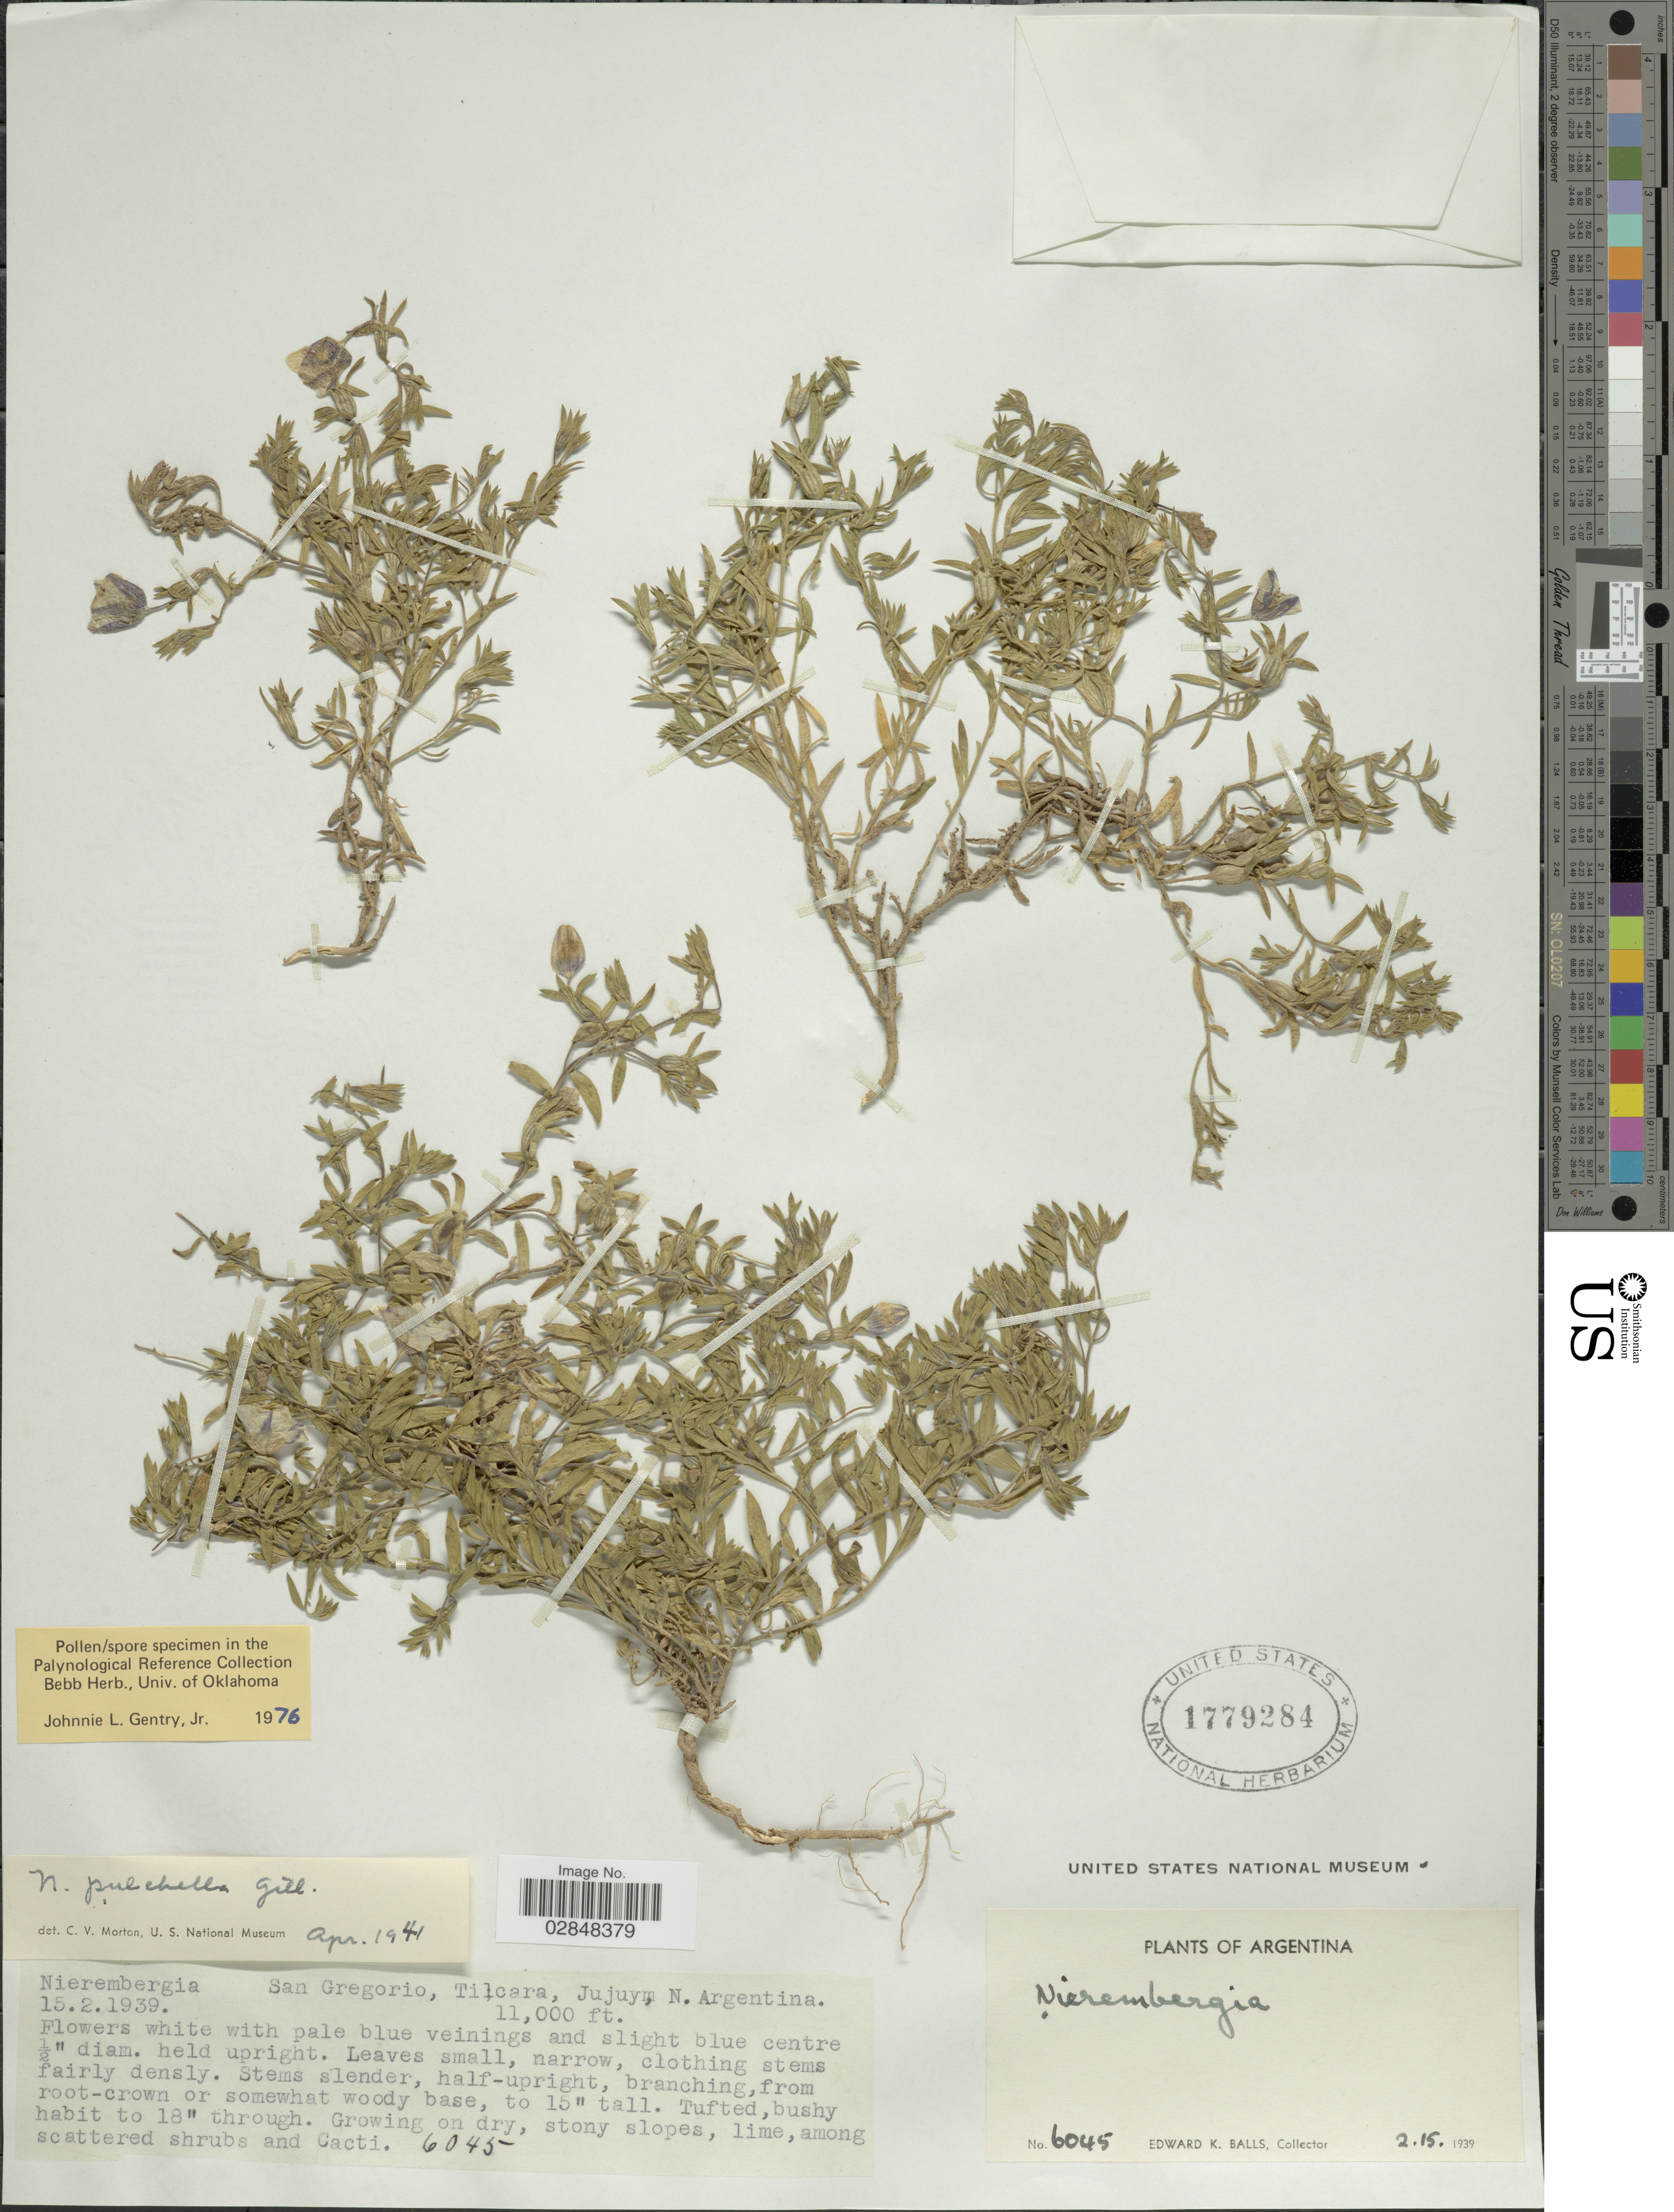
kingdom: Plantae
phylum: Tracheophyta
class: Magnoliopsida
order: Solanales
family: Solanaceae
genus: Nierembergia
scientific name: Nierembergia pulchella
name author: Miers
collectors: E. K. Balls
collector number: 6045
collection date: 1939-02-15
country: Argentina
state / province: Jujuy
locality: San Gregorio, Tilcara, N. Argentina.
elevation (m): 3353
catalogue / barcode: US 1779284